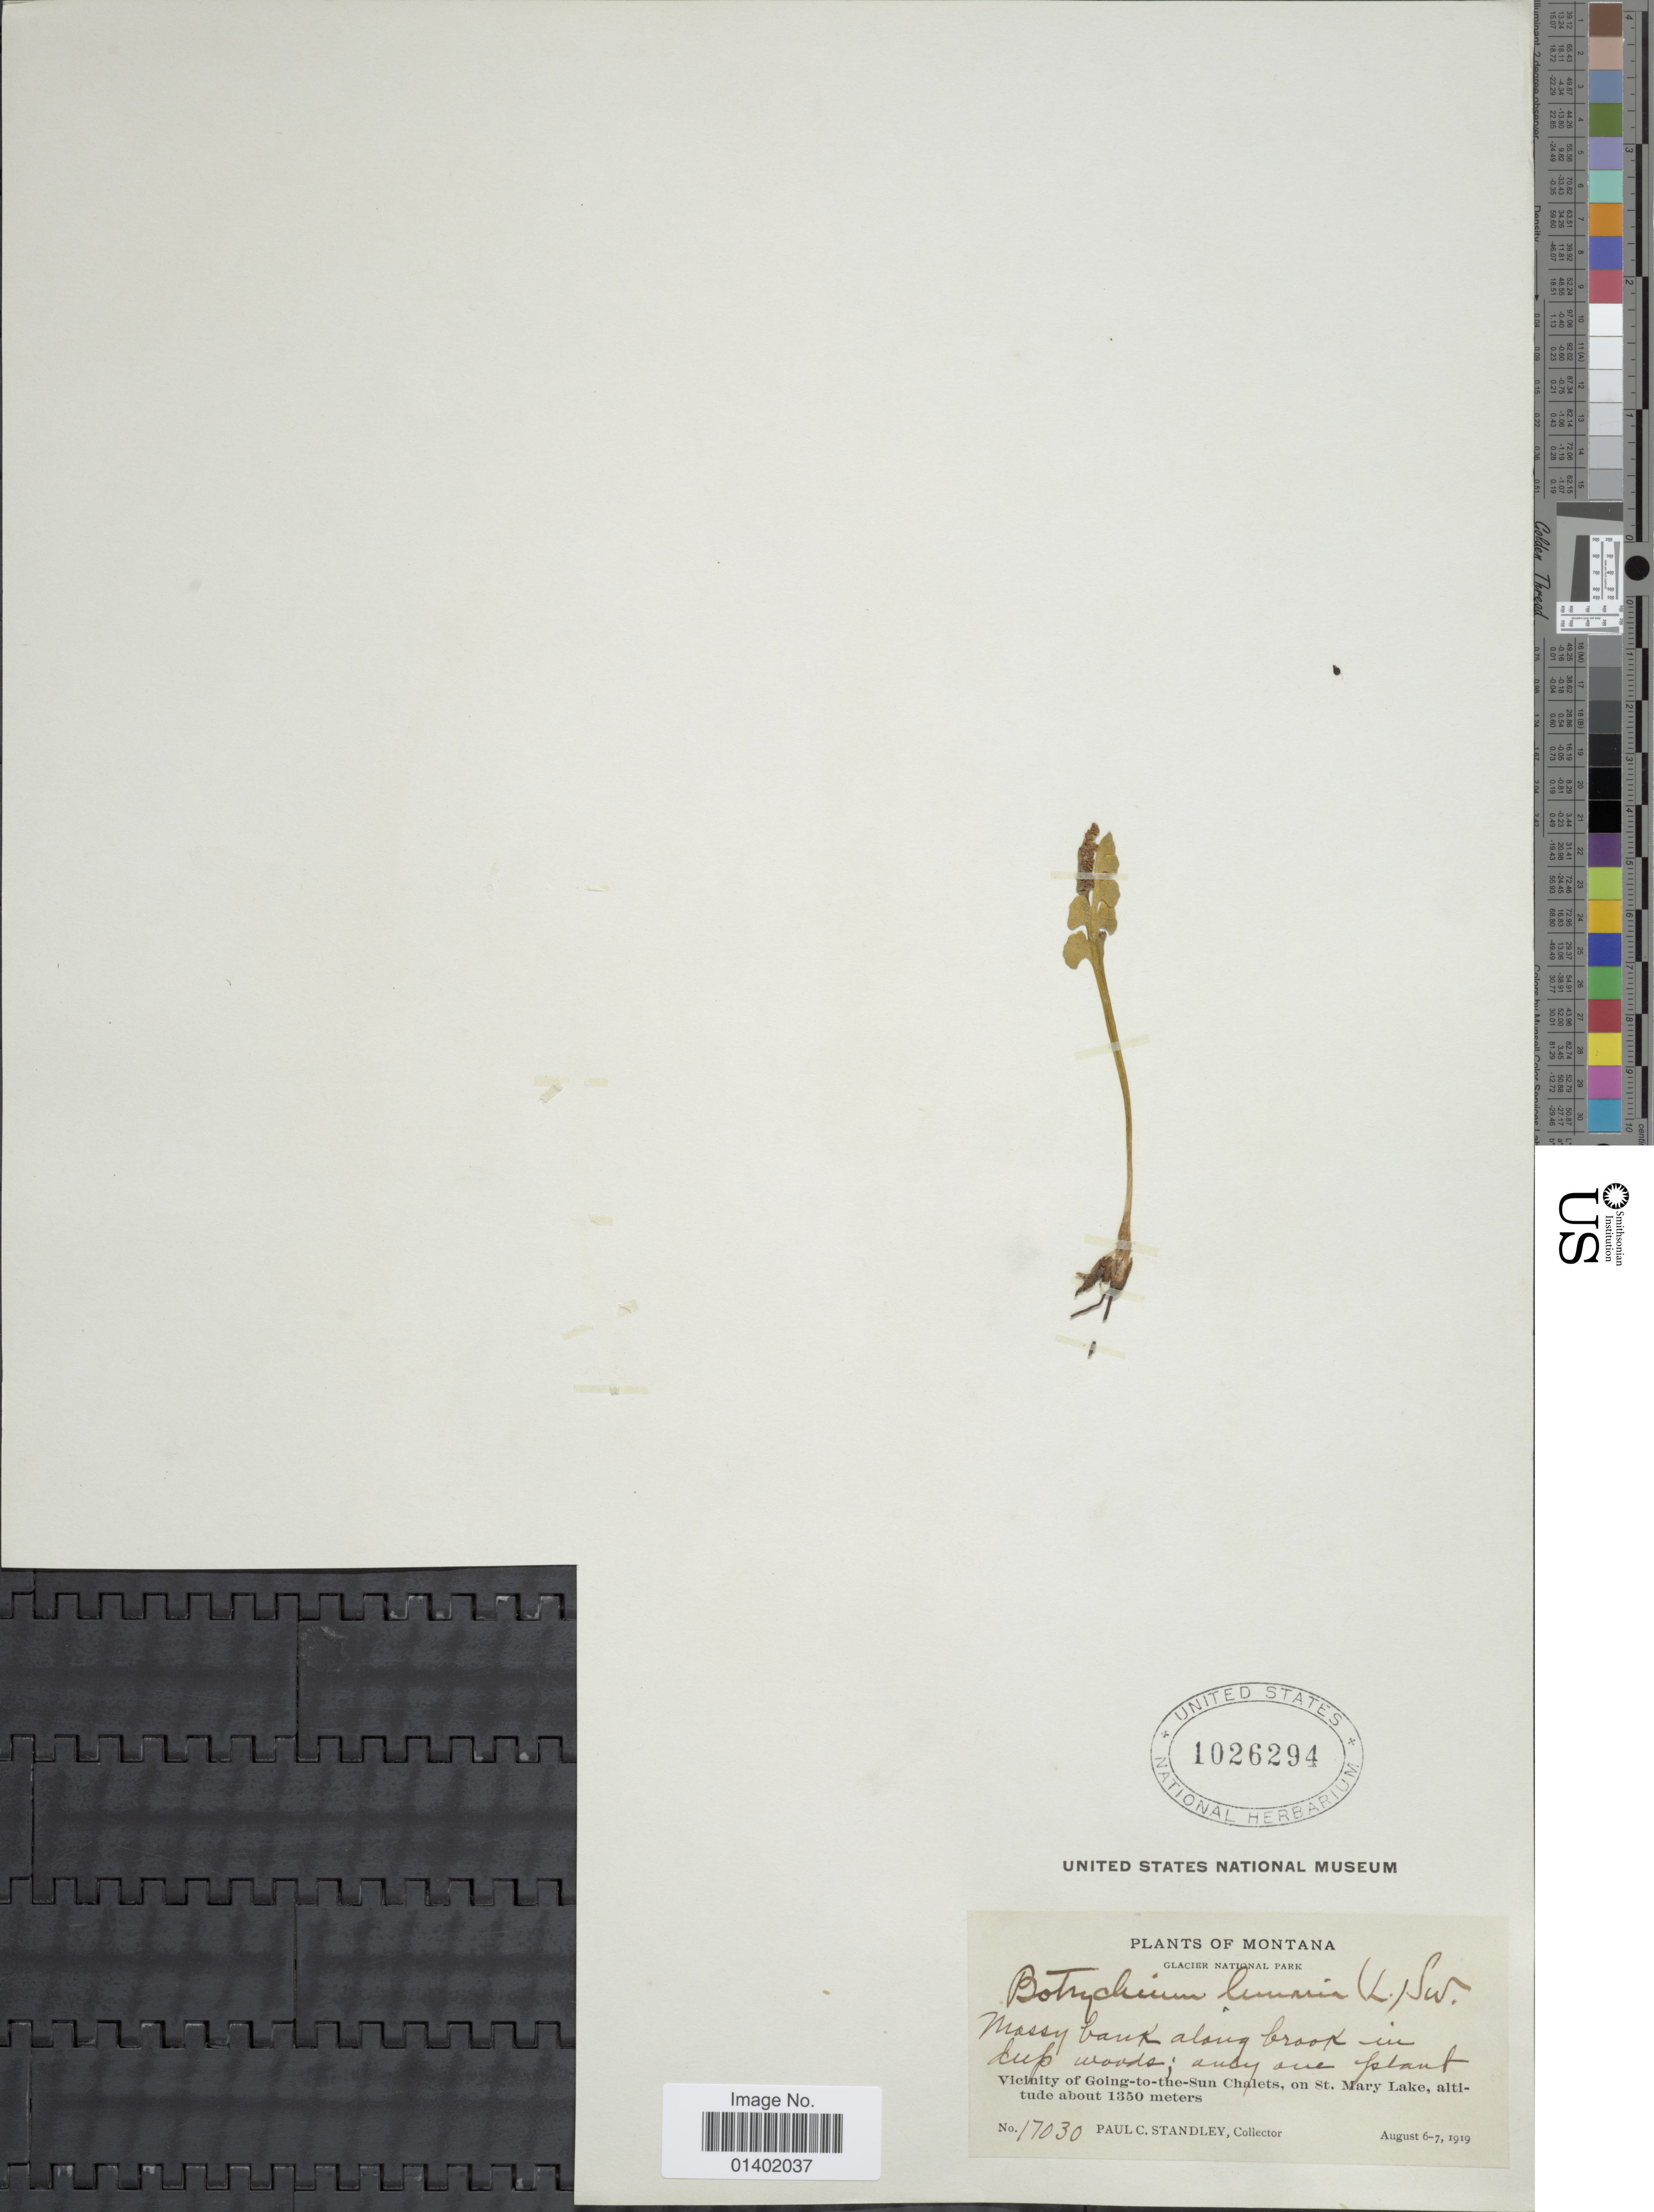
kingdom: Plantae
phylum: Tracheophyta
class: Polypodiopsida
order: Ophioglossales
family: Ophioglossaceae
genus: Botrychium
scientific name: Botrychium lunaria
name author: (L.) Sw.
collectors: P. C. Standley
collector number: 17030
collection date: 1919-08-06/1919-08-07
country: United States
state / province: Montana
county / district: Glacier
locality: Glacier National Park, Vicinity of Going-to-the-sun Chalets, on St. Mary Lake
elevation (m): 1350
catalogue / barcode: US 1026294